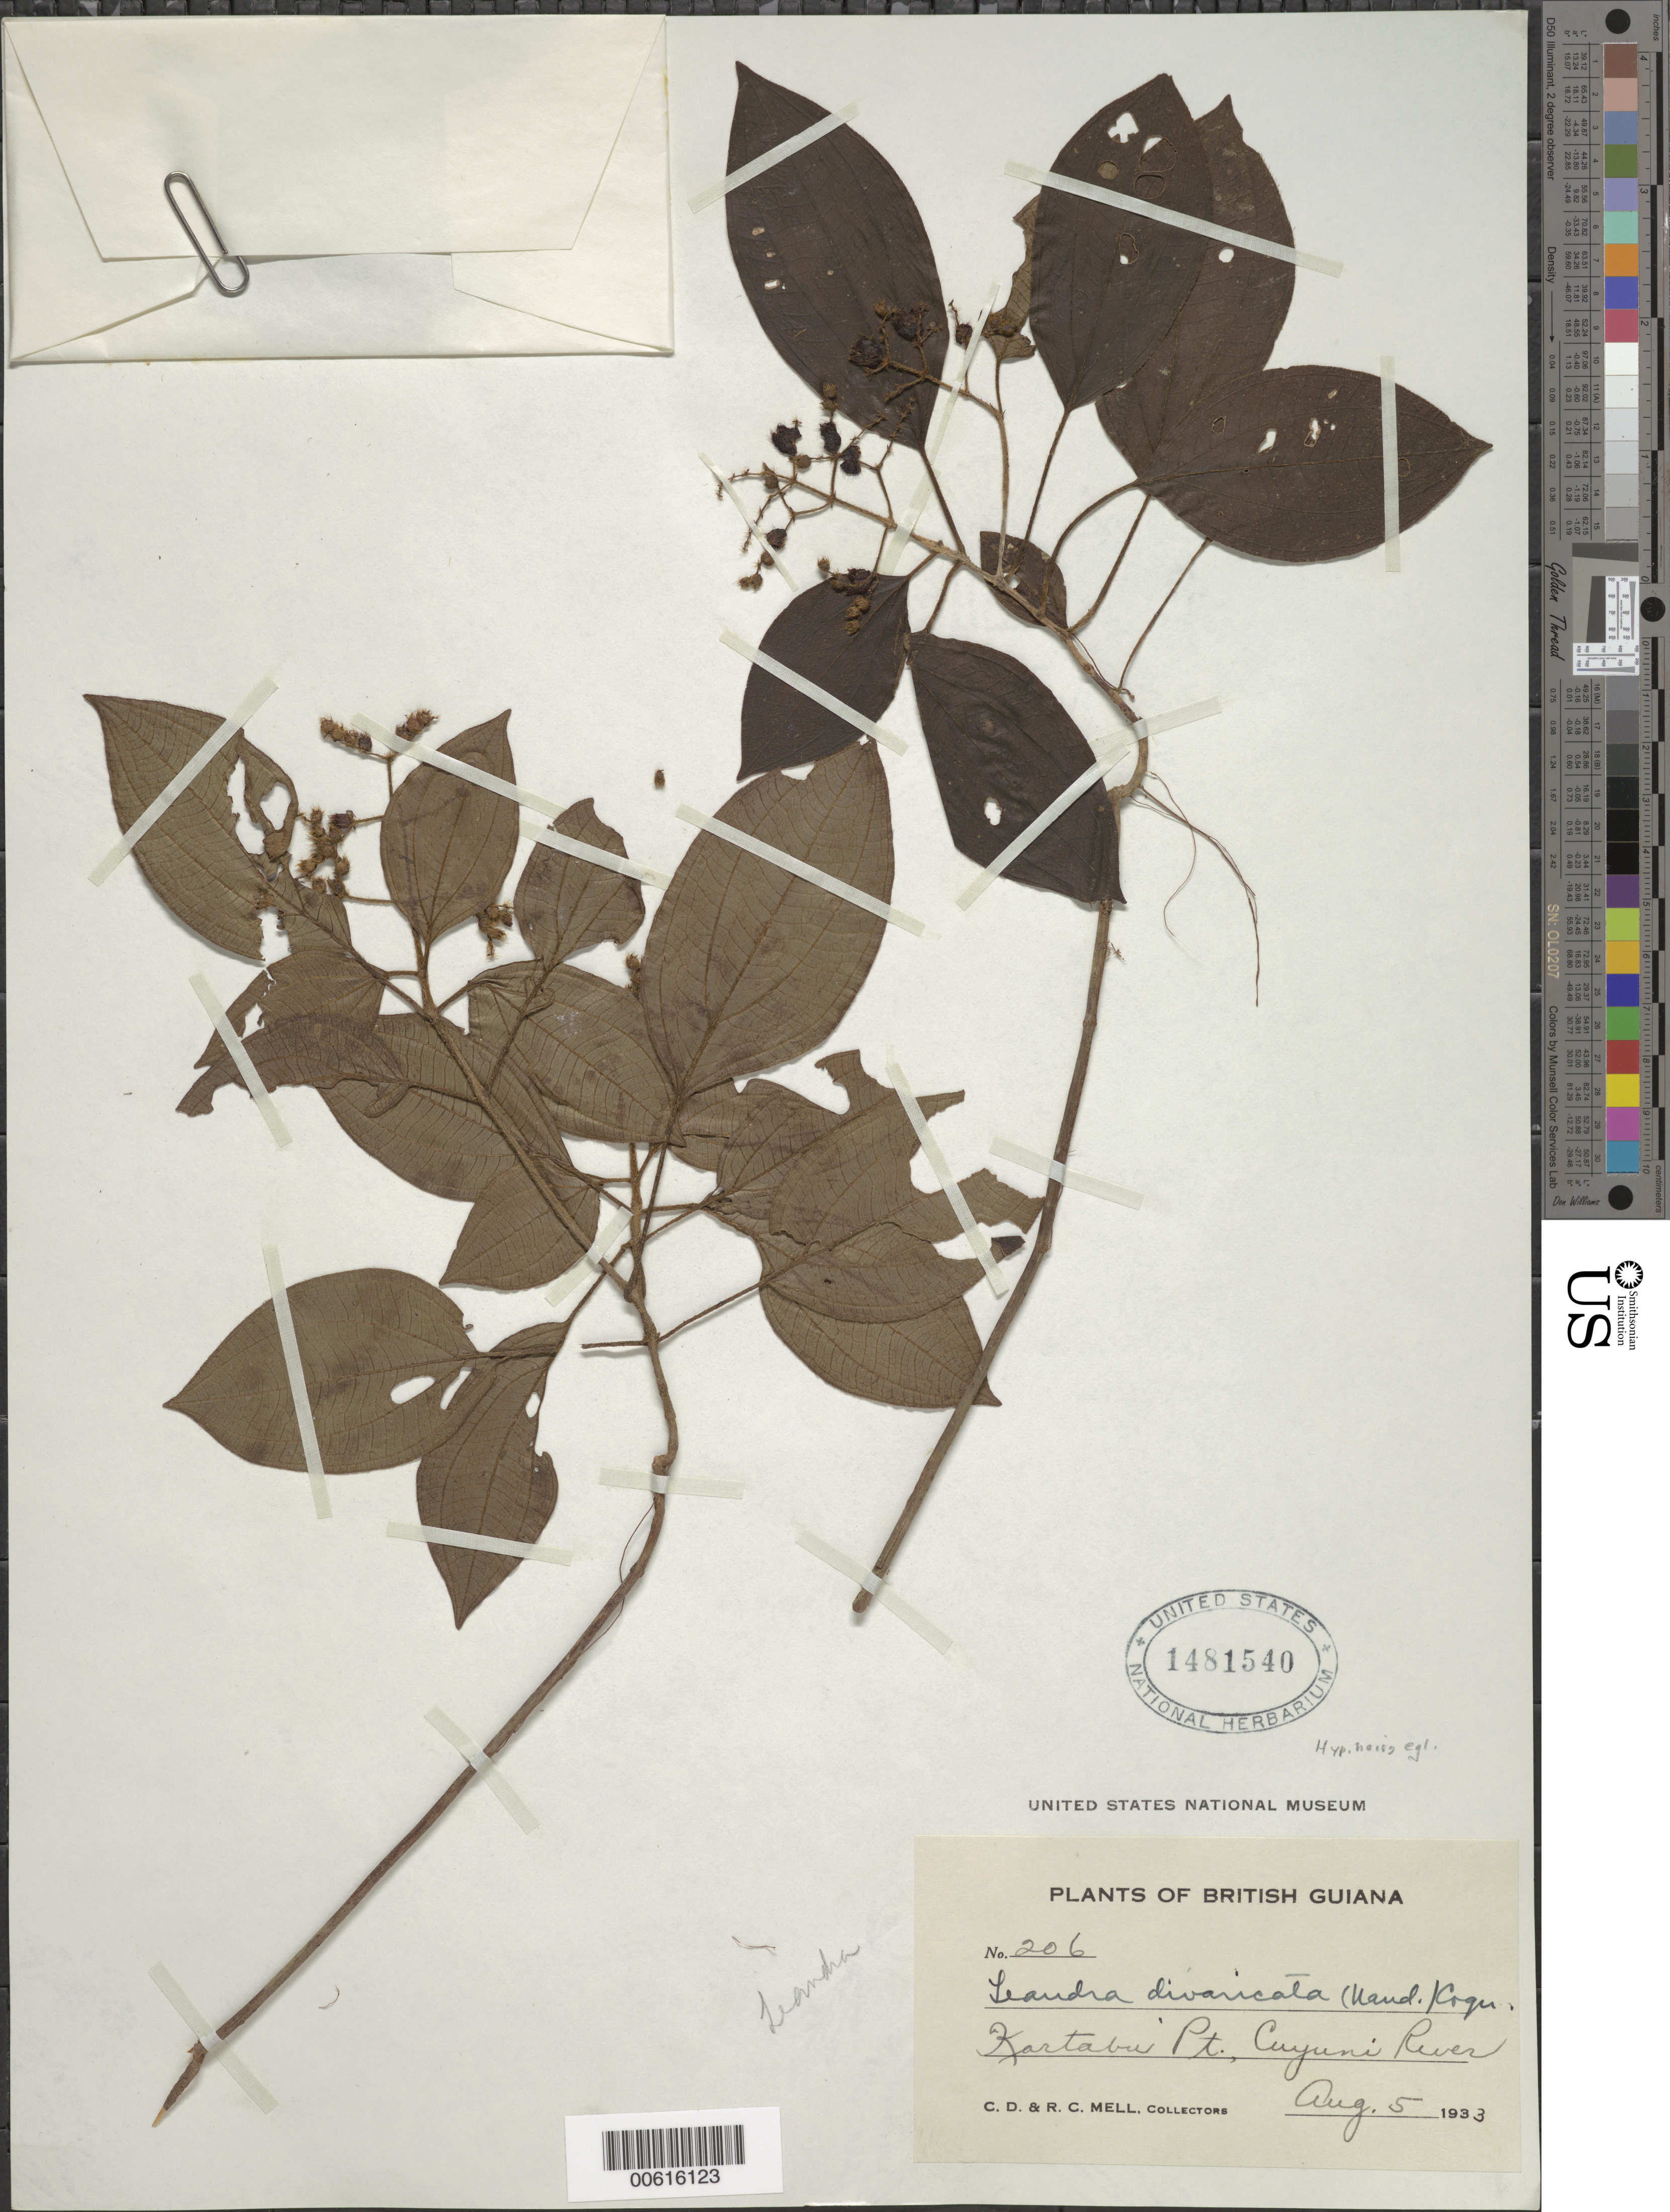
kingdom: Plantae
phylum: Tracheophyta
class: Magnoliopsida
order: Myrtales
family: Melastomataceae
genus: Leandra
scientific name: Leandra divaricata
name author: (Naudin) Cogn.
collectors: C. D. Mell & R. Mell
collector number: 206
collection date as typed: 5-Aug-33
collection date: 1933-08-05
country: Guyana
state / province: Cuyuni-Mazaruni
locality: Kartabu Point, Cuyuni River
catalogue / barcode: US 1481540